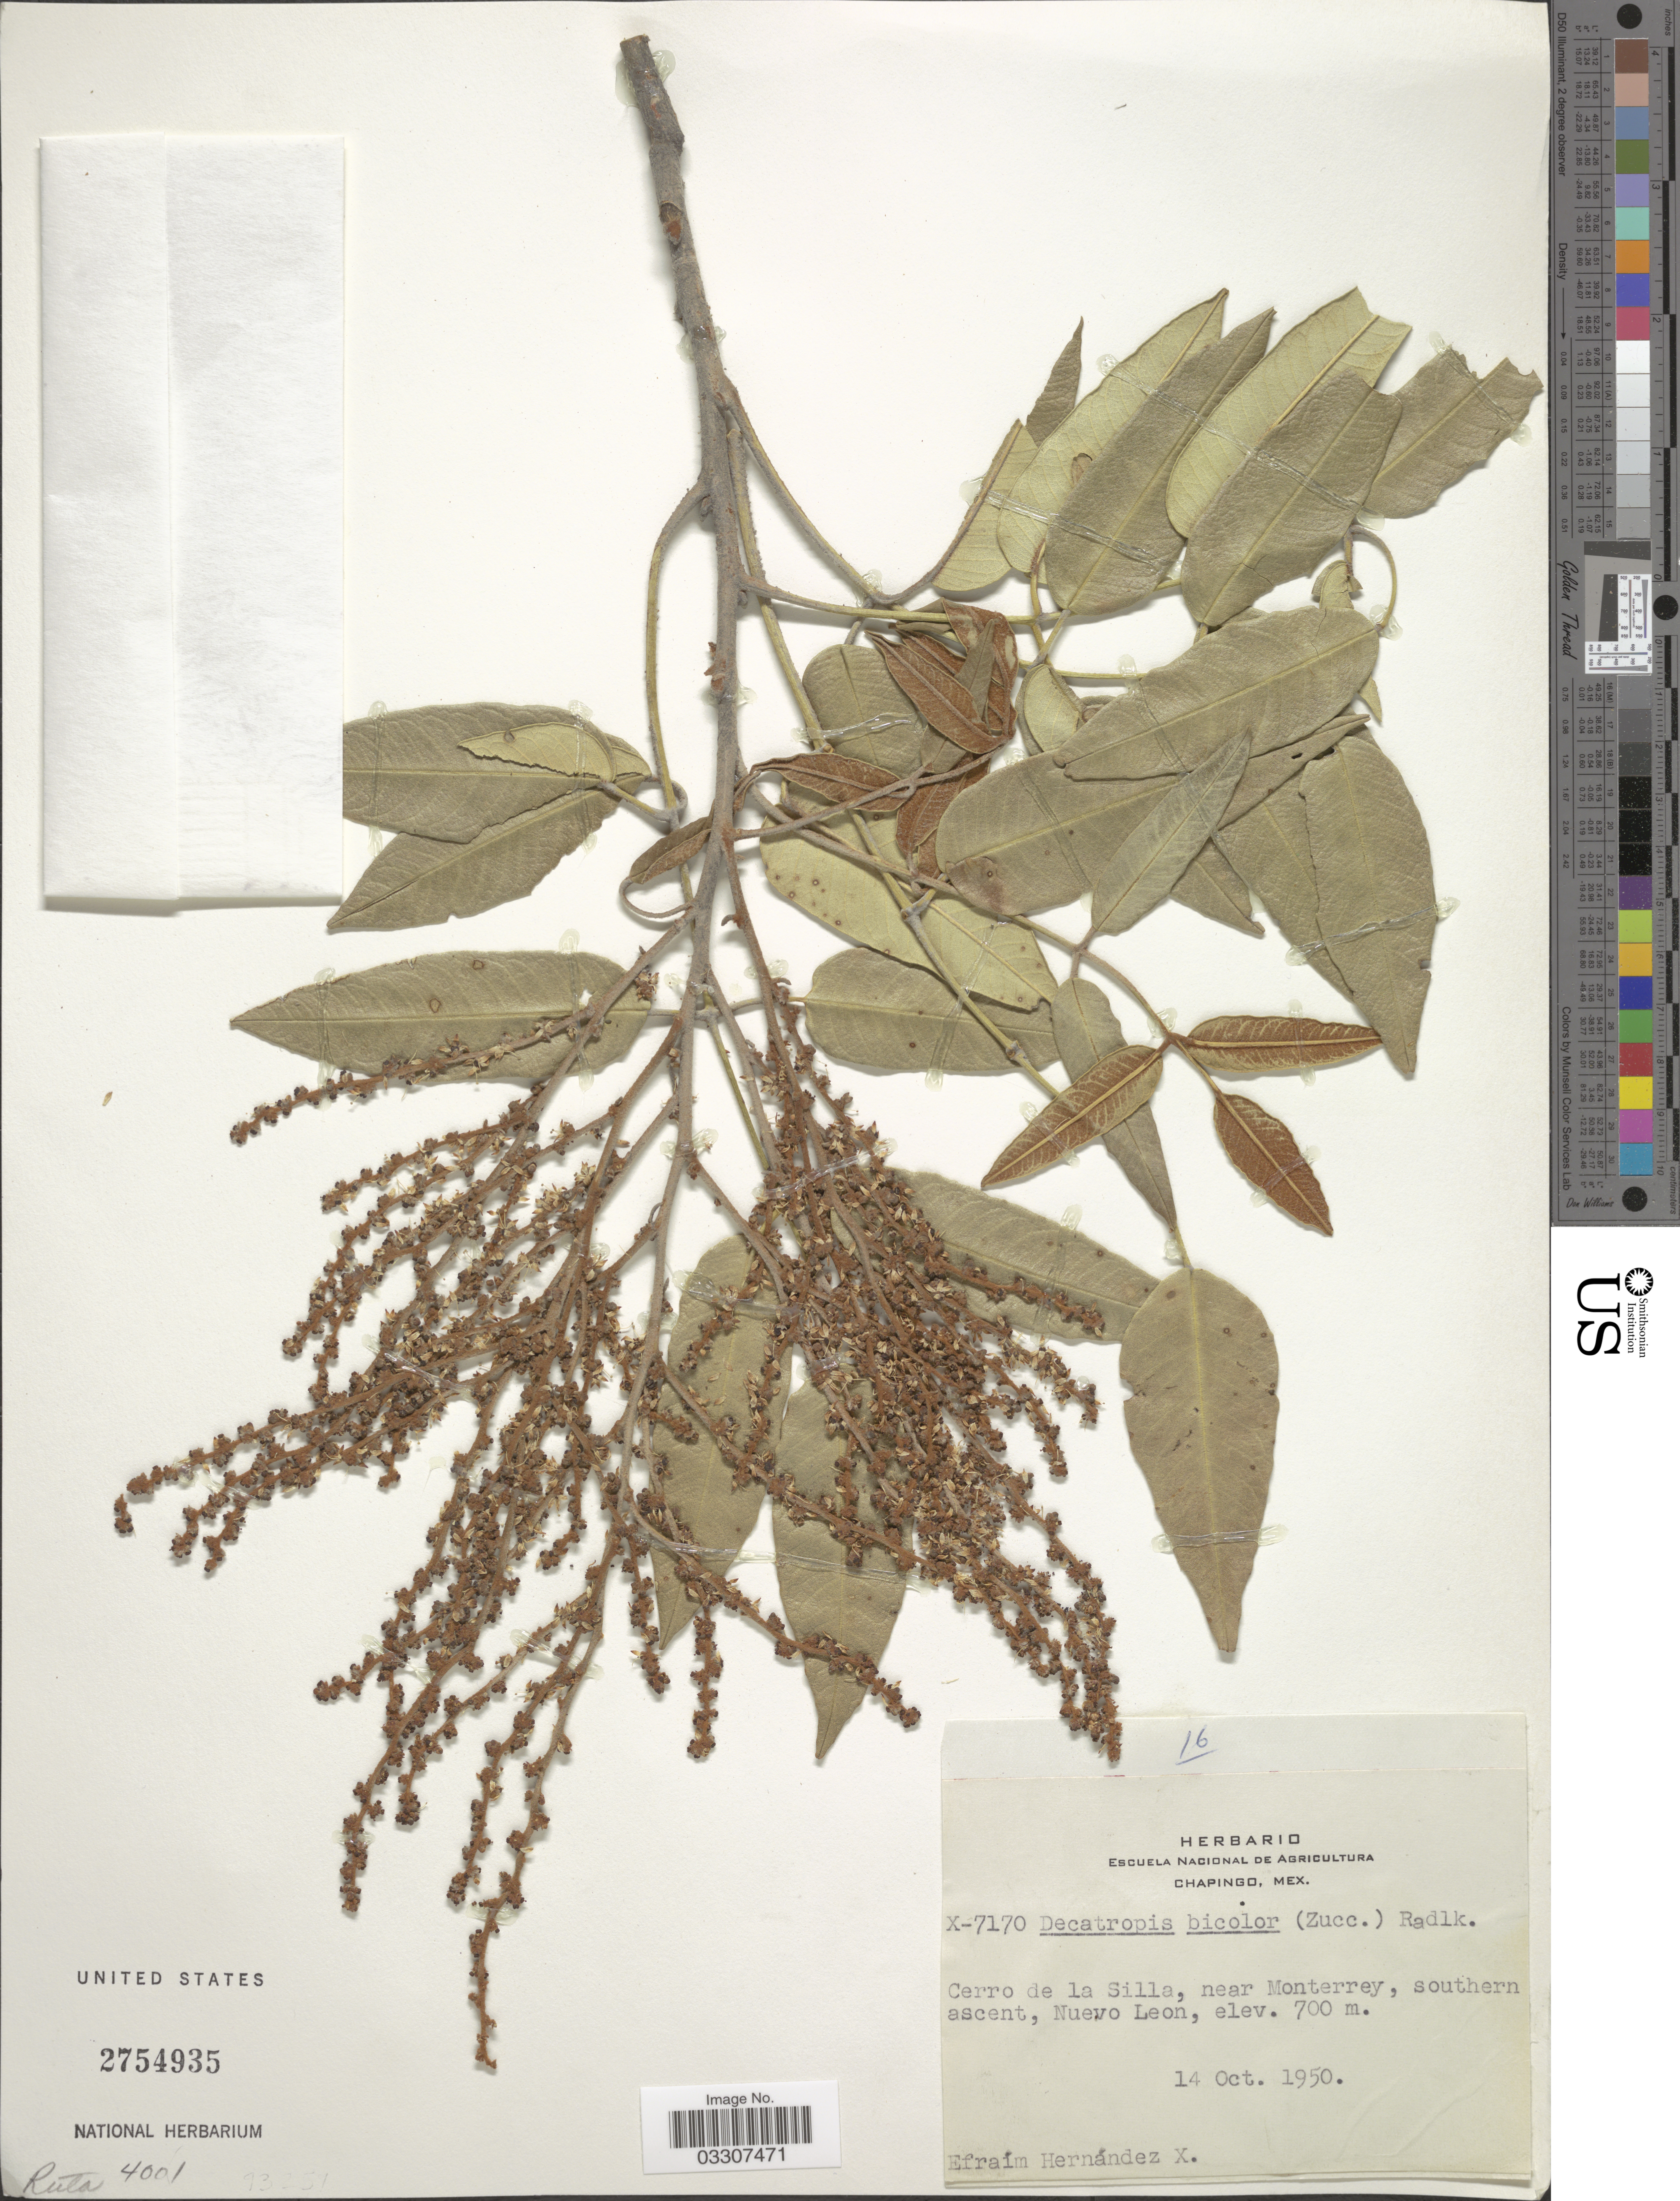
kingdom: Plantae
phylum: Tracheophyta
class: Magnoliopsida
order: Sapindales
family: Rutaceae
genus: Decatropis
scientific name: Decatropis bicolor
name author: (Zucc.) Radlk.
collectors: E. Hernandez X.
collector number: X-7170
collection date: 1950-10-14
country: Mexico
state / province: Nuevo León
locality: Cerro de la Silla, near Monterrey, southern ascent.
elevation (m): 700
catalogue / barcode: US 2754935